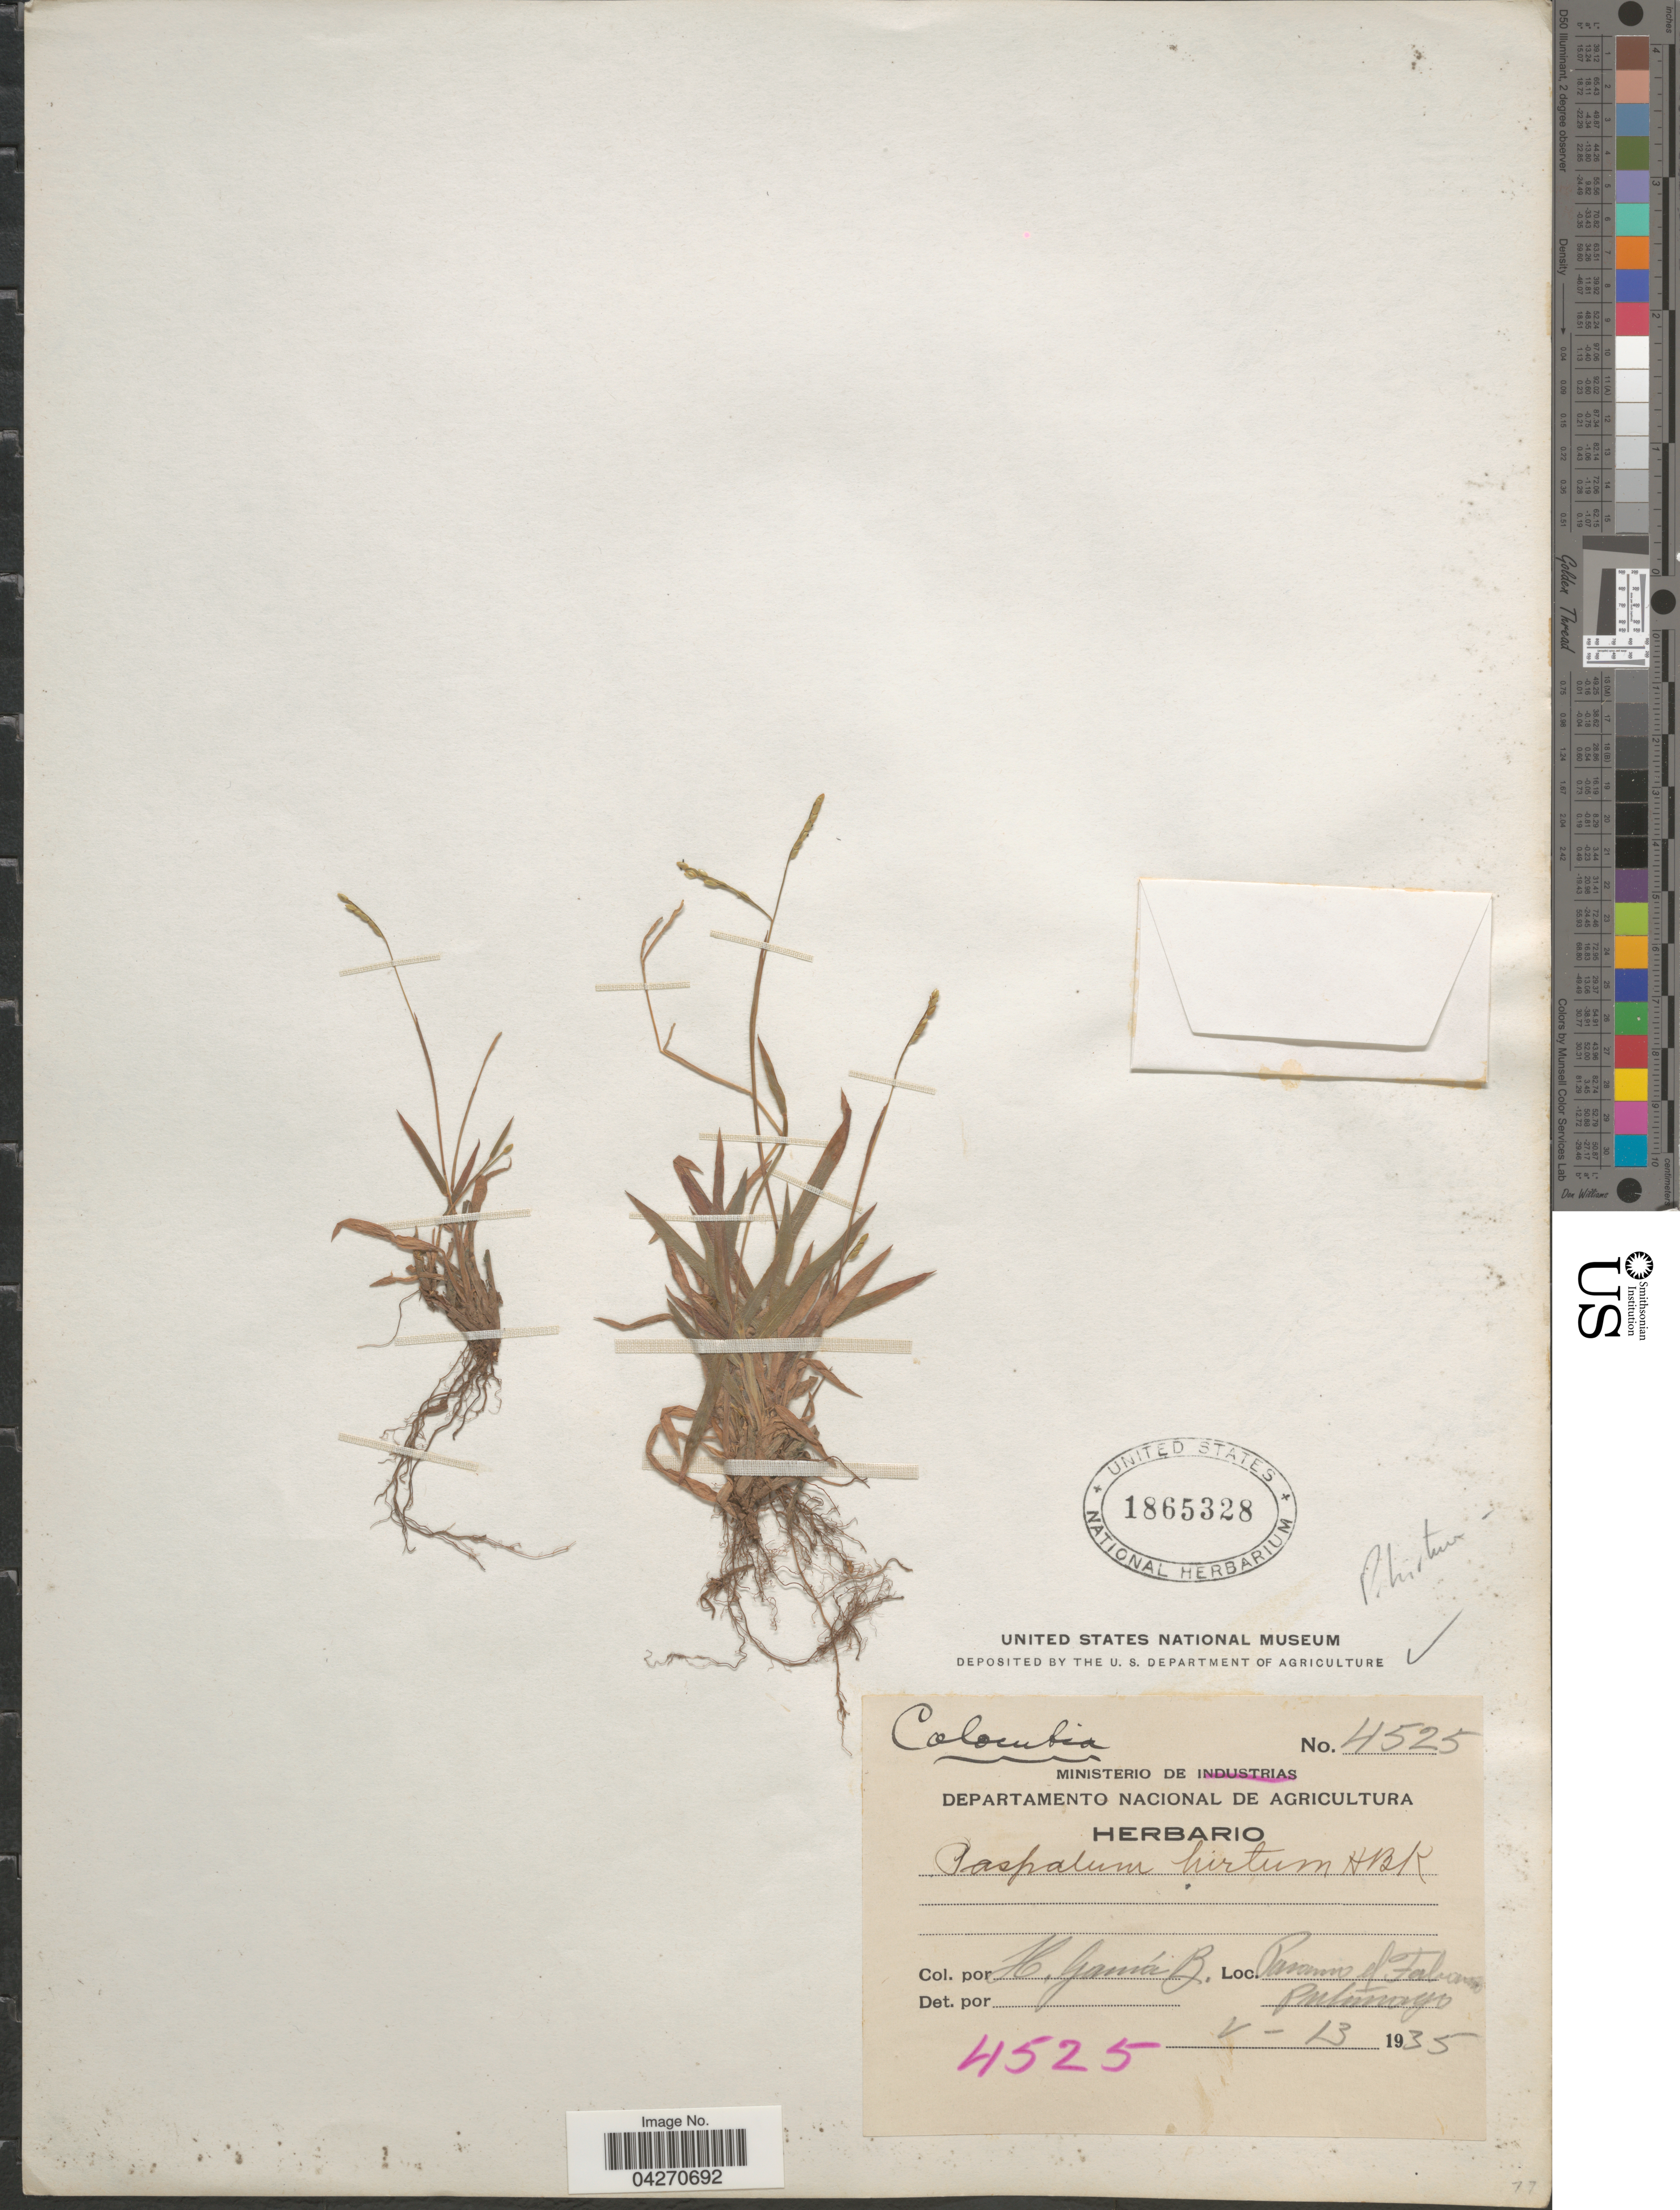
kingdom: Plantae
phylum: Tracheophyta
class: Liliopsida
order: Poales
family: Poaceae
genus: Paspalum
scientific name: Paspalum hirtum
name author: Kunth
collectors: H. Gama B.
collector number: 4525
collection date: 1935-05-13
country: Colombia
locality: Paramo el Fabano. Putumayo.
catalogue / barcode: US 1865328